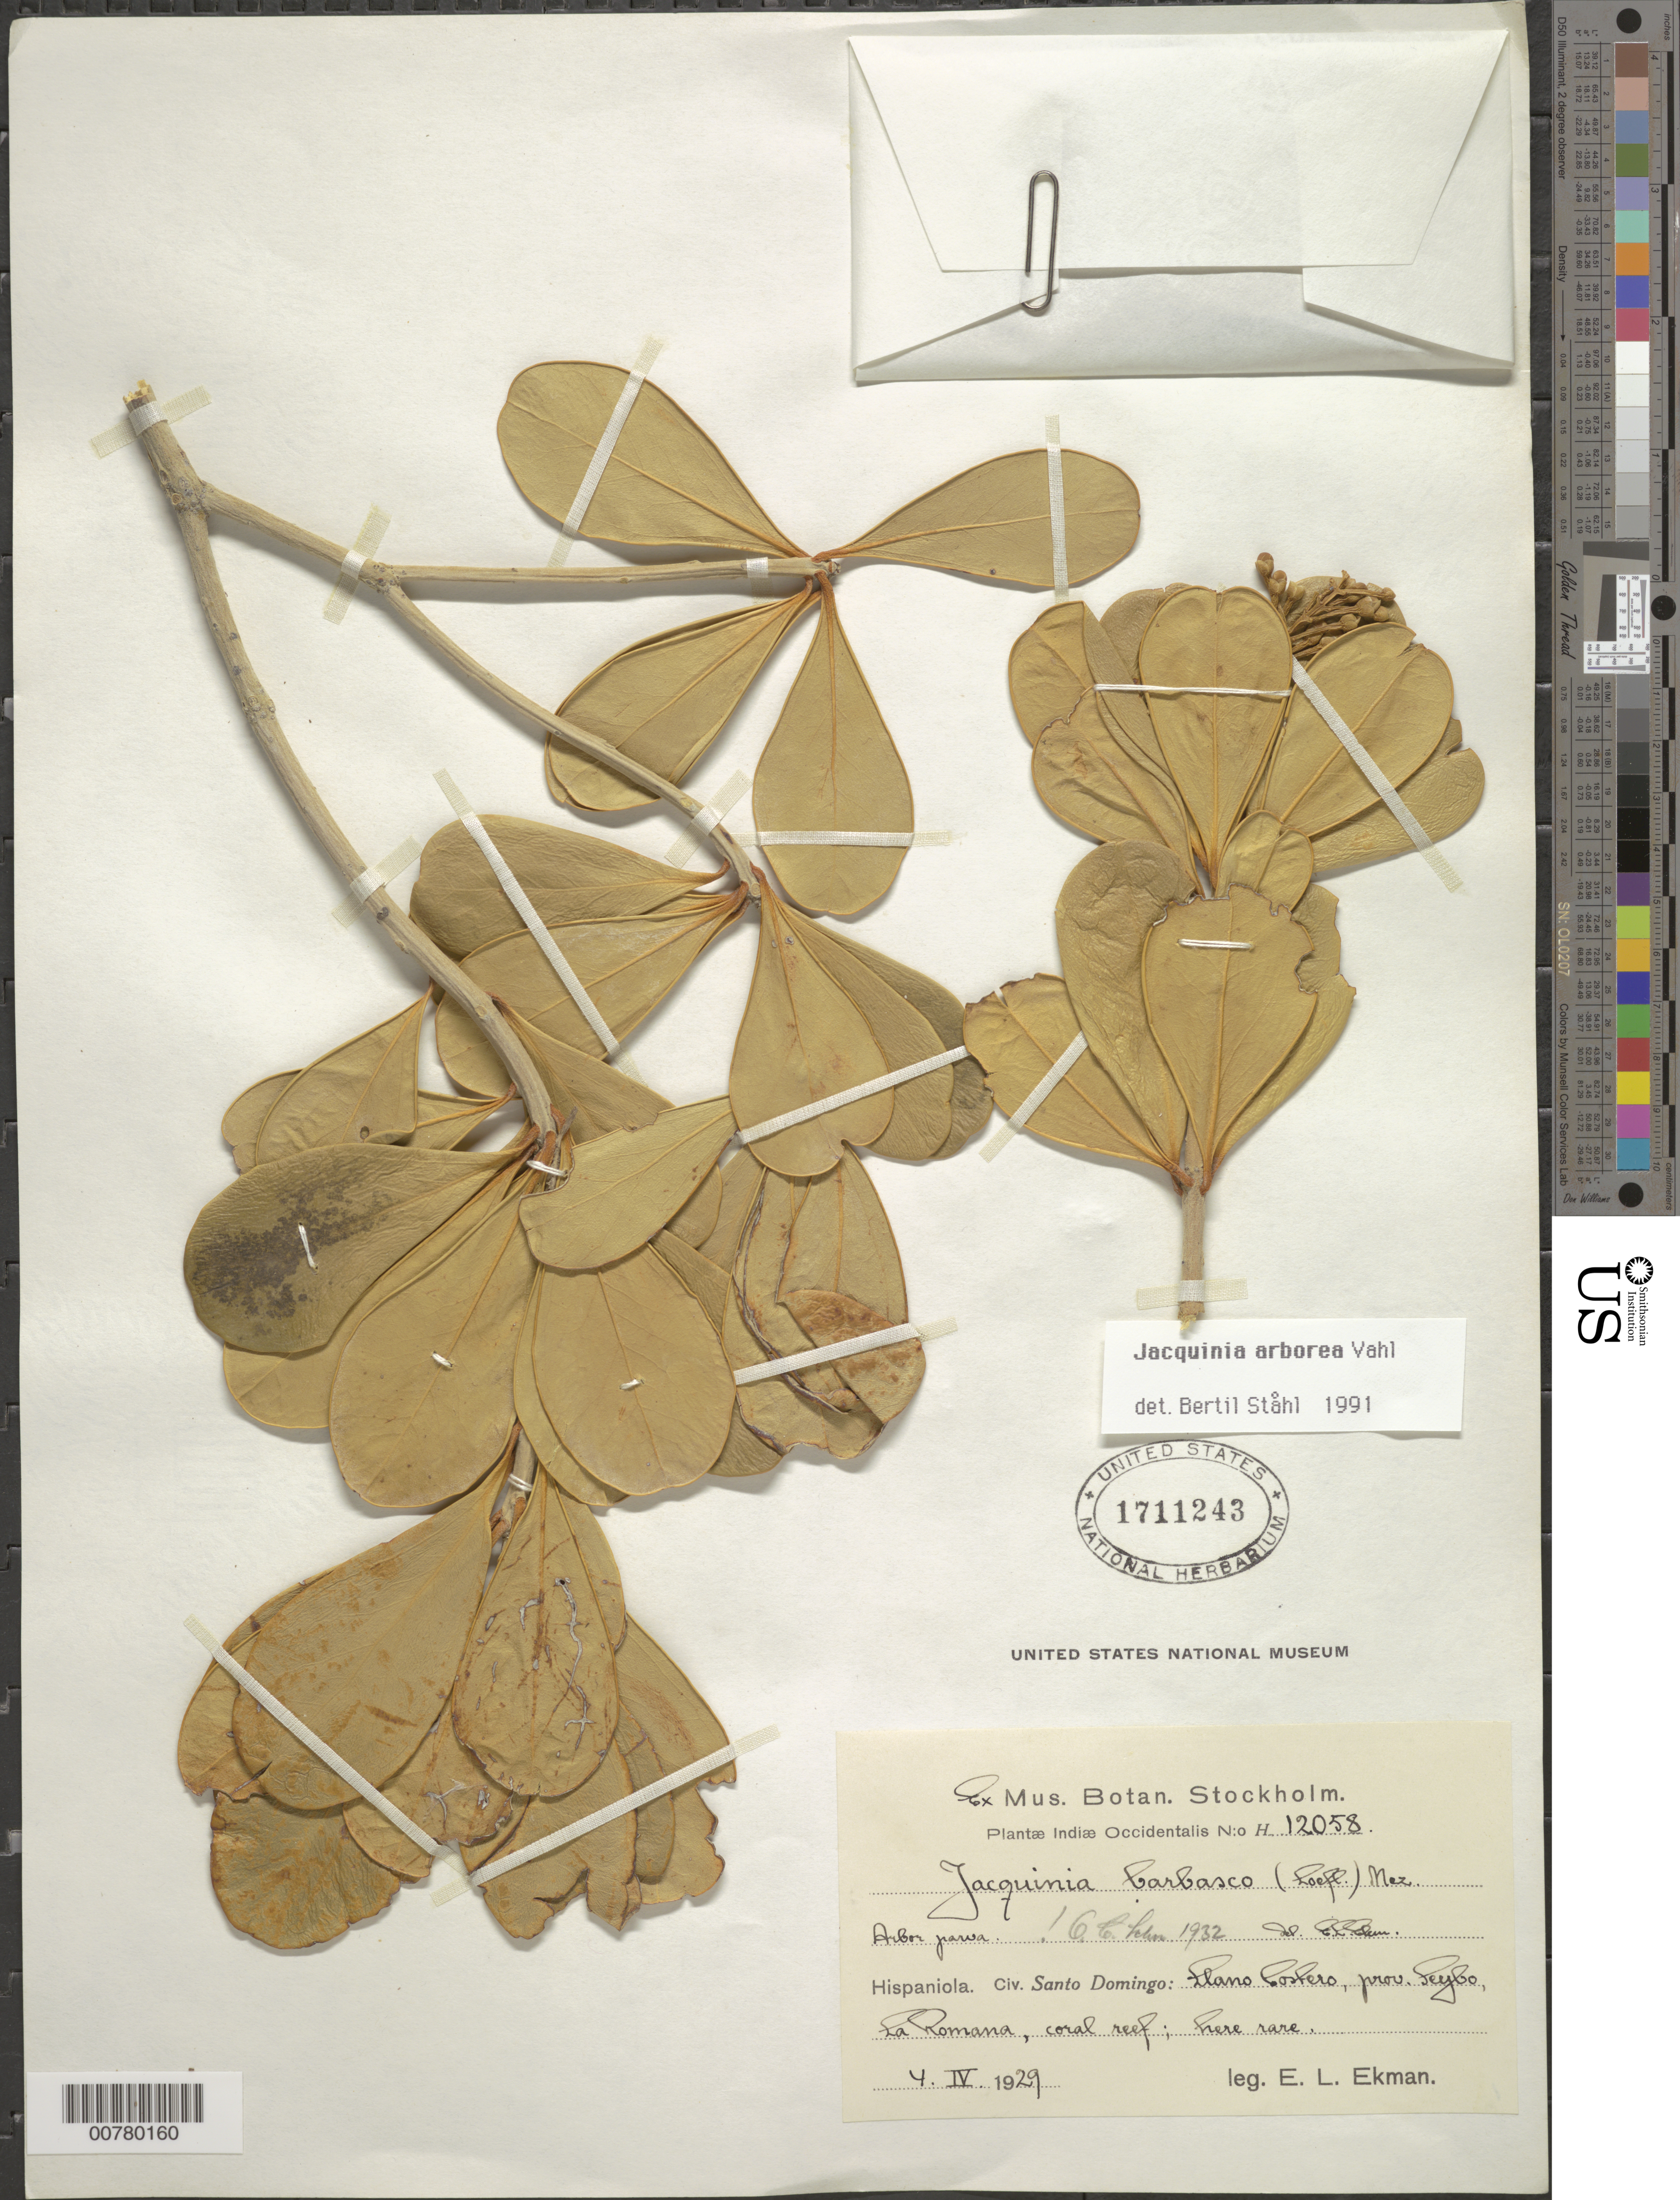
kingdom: Plantae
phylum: Tracheophyta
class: Magnoliopsida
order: Ericales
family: Primulaceae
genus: Jacquinia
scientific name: Jacquinia arborea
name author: Vahl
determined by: Ståhl, B.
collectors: E. L. Ekman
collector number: H 12058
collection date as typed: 04 Apr 1929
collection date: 1929-04-04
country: Dominican Republic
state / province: El Seibo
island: Hispaniola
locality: Llano Costero, La Romana.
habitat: Coral reef.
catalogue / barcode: US 1711243